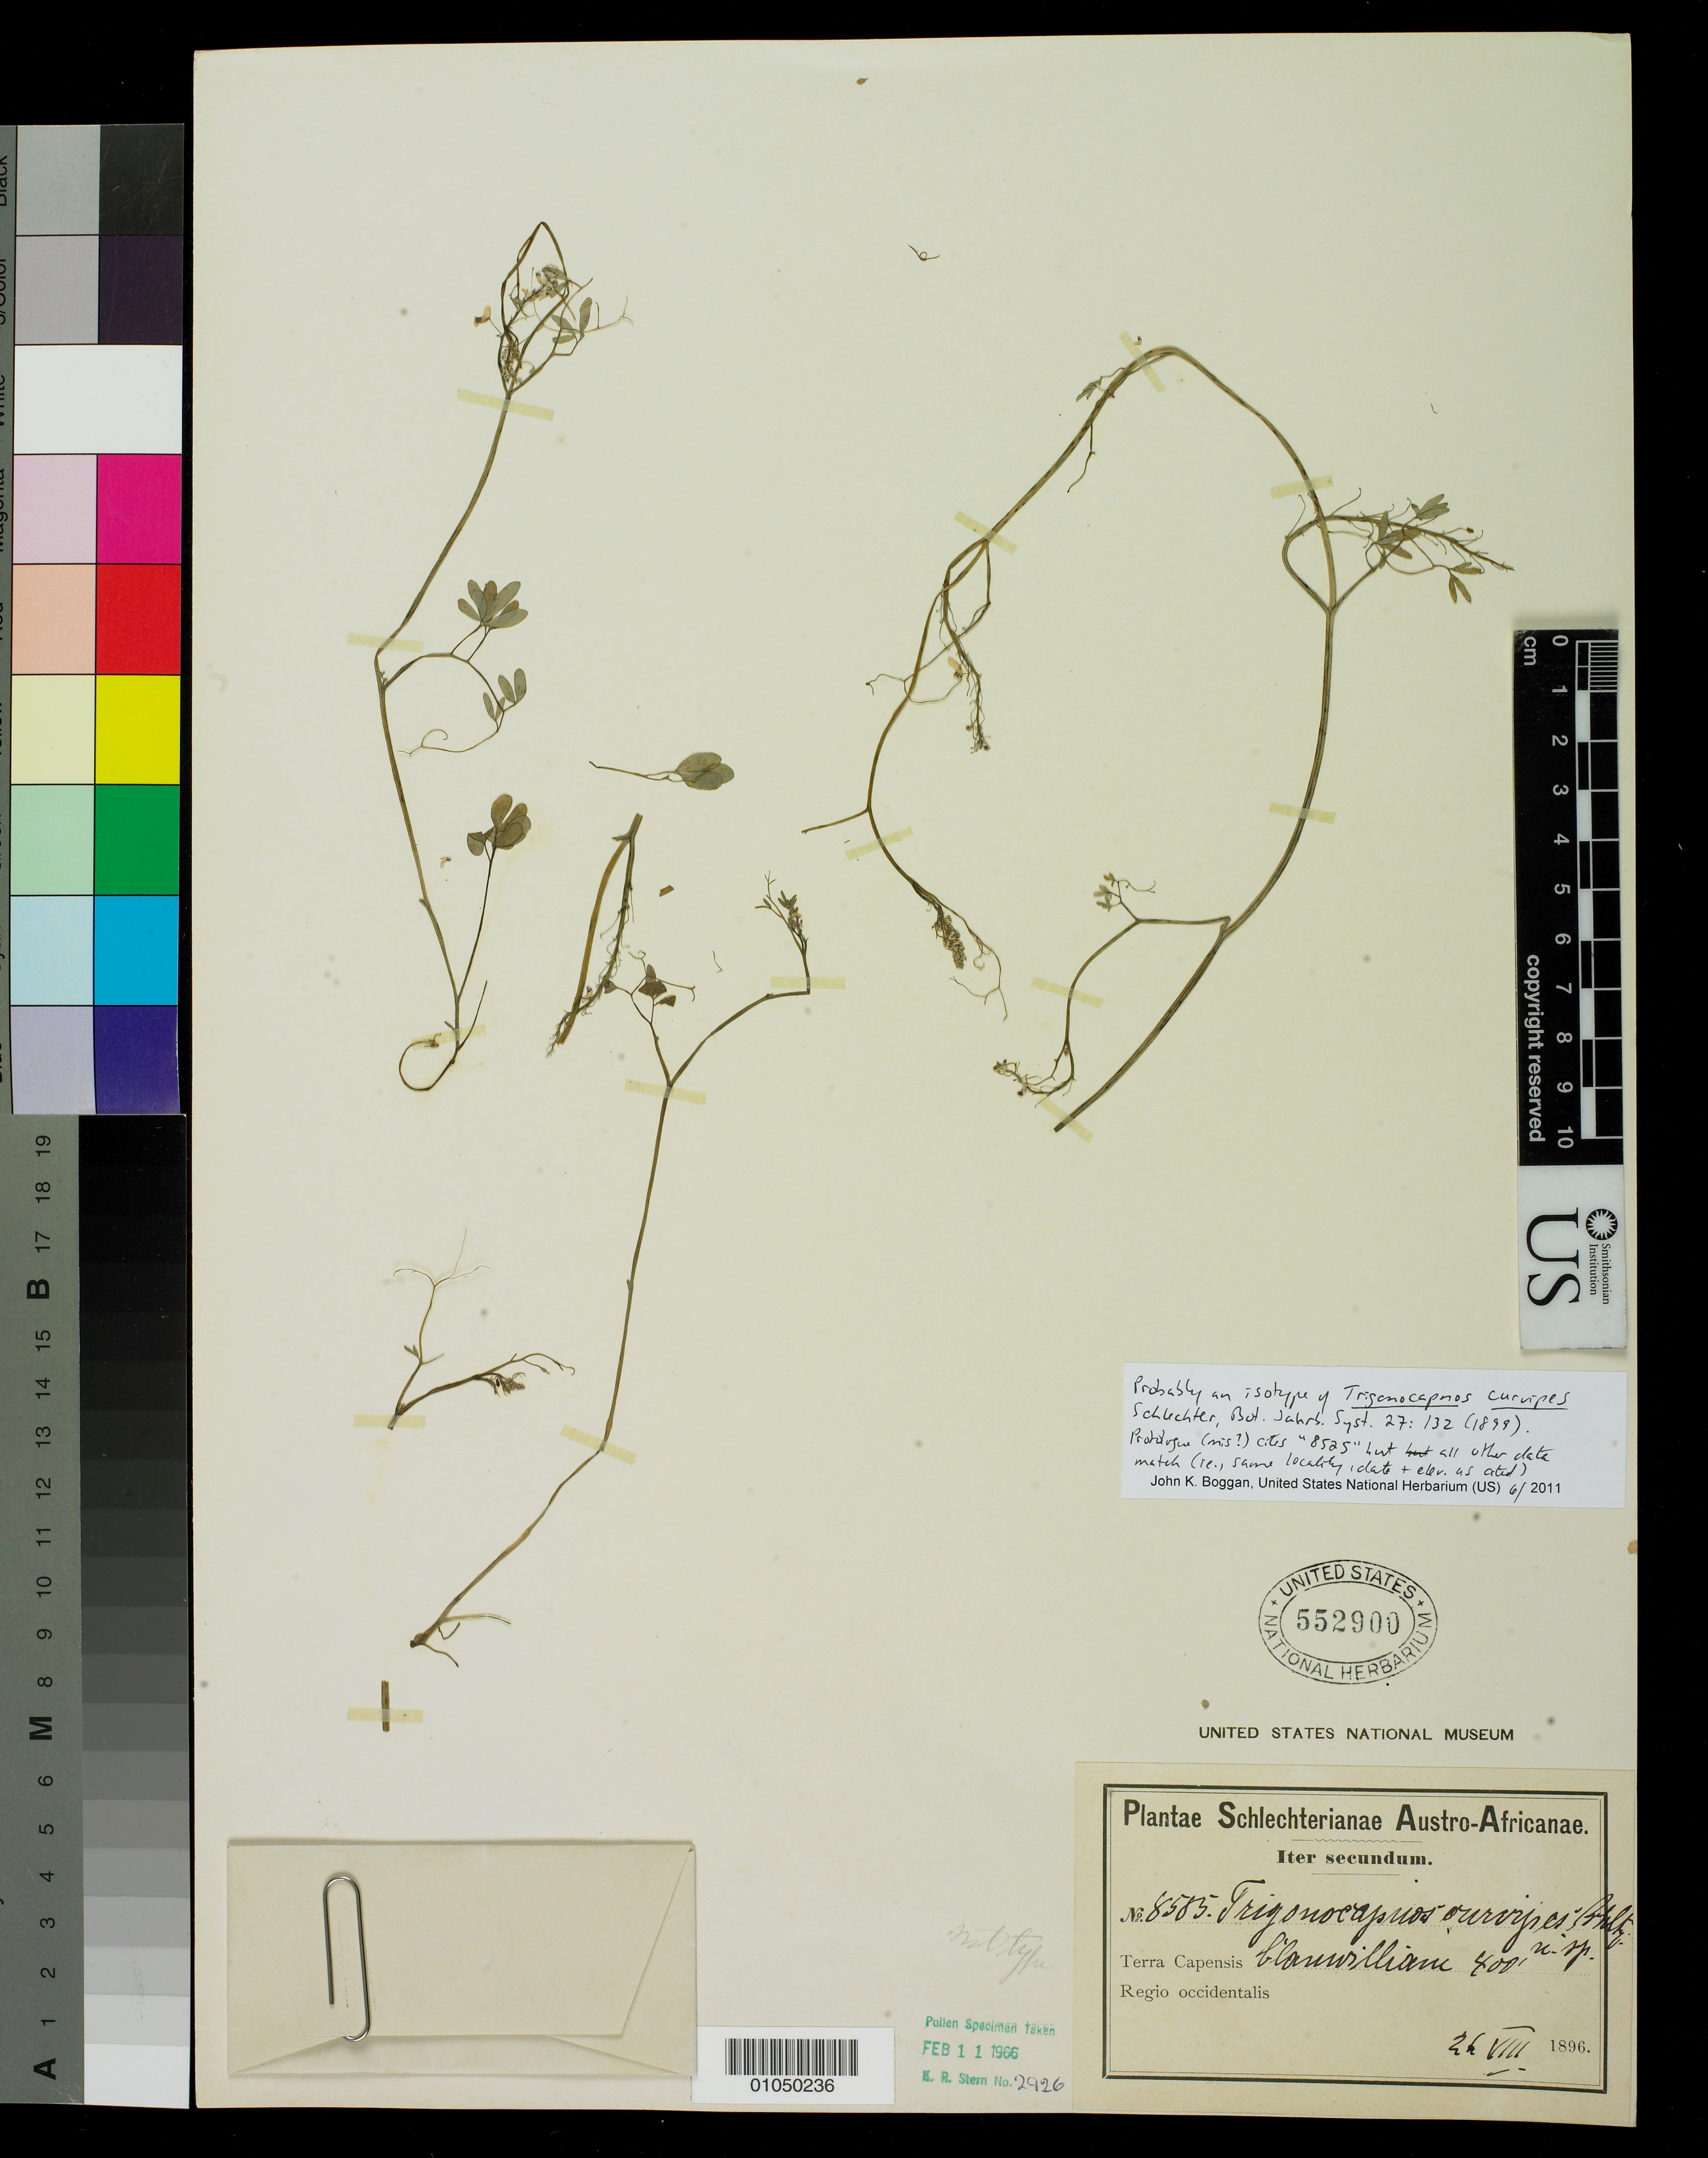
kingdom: Plantae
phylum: Tracheophyta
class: Magnoliopsida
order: Ranunculales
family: Papaveraceae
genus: Trigonocapnos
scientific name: Trigonocapnos curvipes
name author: Schltr.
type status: Possible Isotype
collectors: F. R. R. Schlechter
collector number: II 8585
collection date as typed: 26 VIII 1896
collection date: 1896-08-26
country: South Africa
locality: Terra Capensis, Clanwilliam, Regio occidentalis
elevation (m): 122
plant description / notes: Probably an isotype of Trigonocapnos curvipes; protologue (mis?) cites collection number as "8525" but all other data cited in protologue (locality, date, & elevation) match data on this label.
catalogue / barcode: US 552900